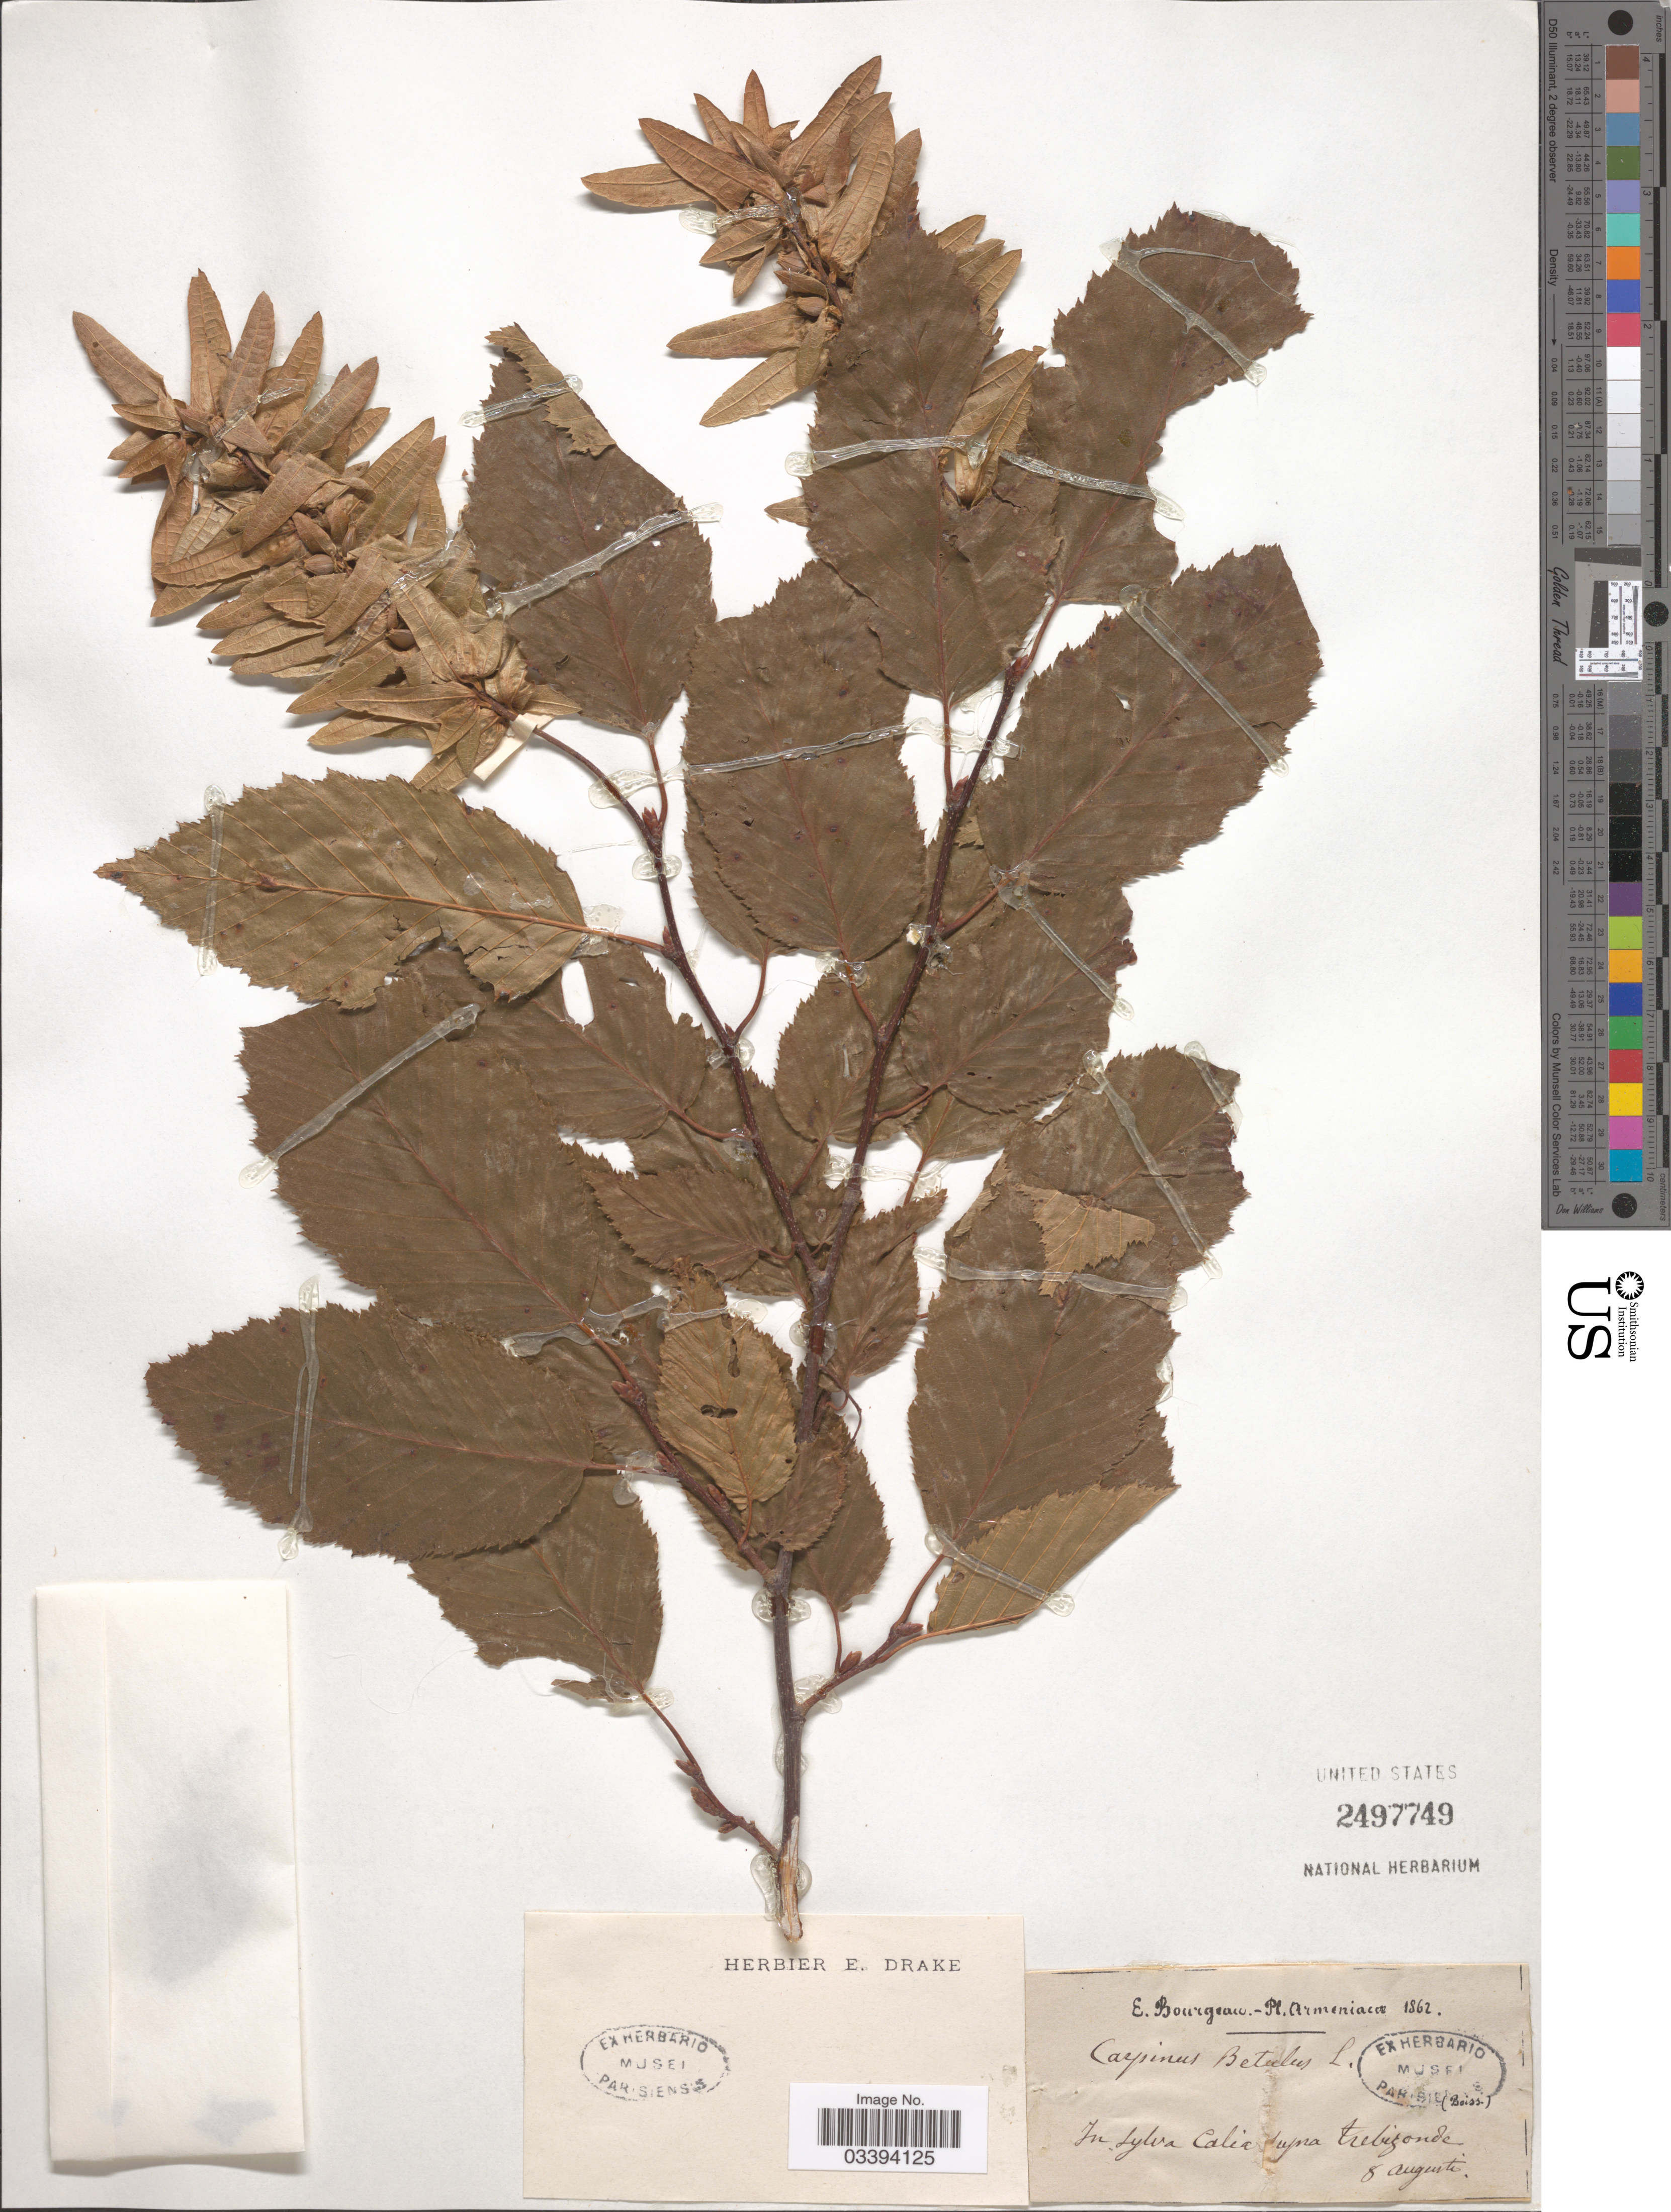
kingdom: Plantae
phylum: Tracheophyta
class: Magnoliopsida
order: Fagales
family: Betulaceae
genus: Carpinus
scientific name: Carpinus betulus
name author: L.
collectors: E. Bourgeau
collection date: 1862-08-08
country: Turkey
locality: In Sylva Calia upra trebizonde.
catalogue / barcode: US 2497749